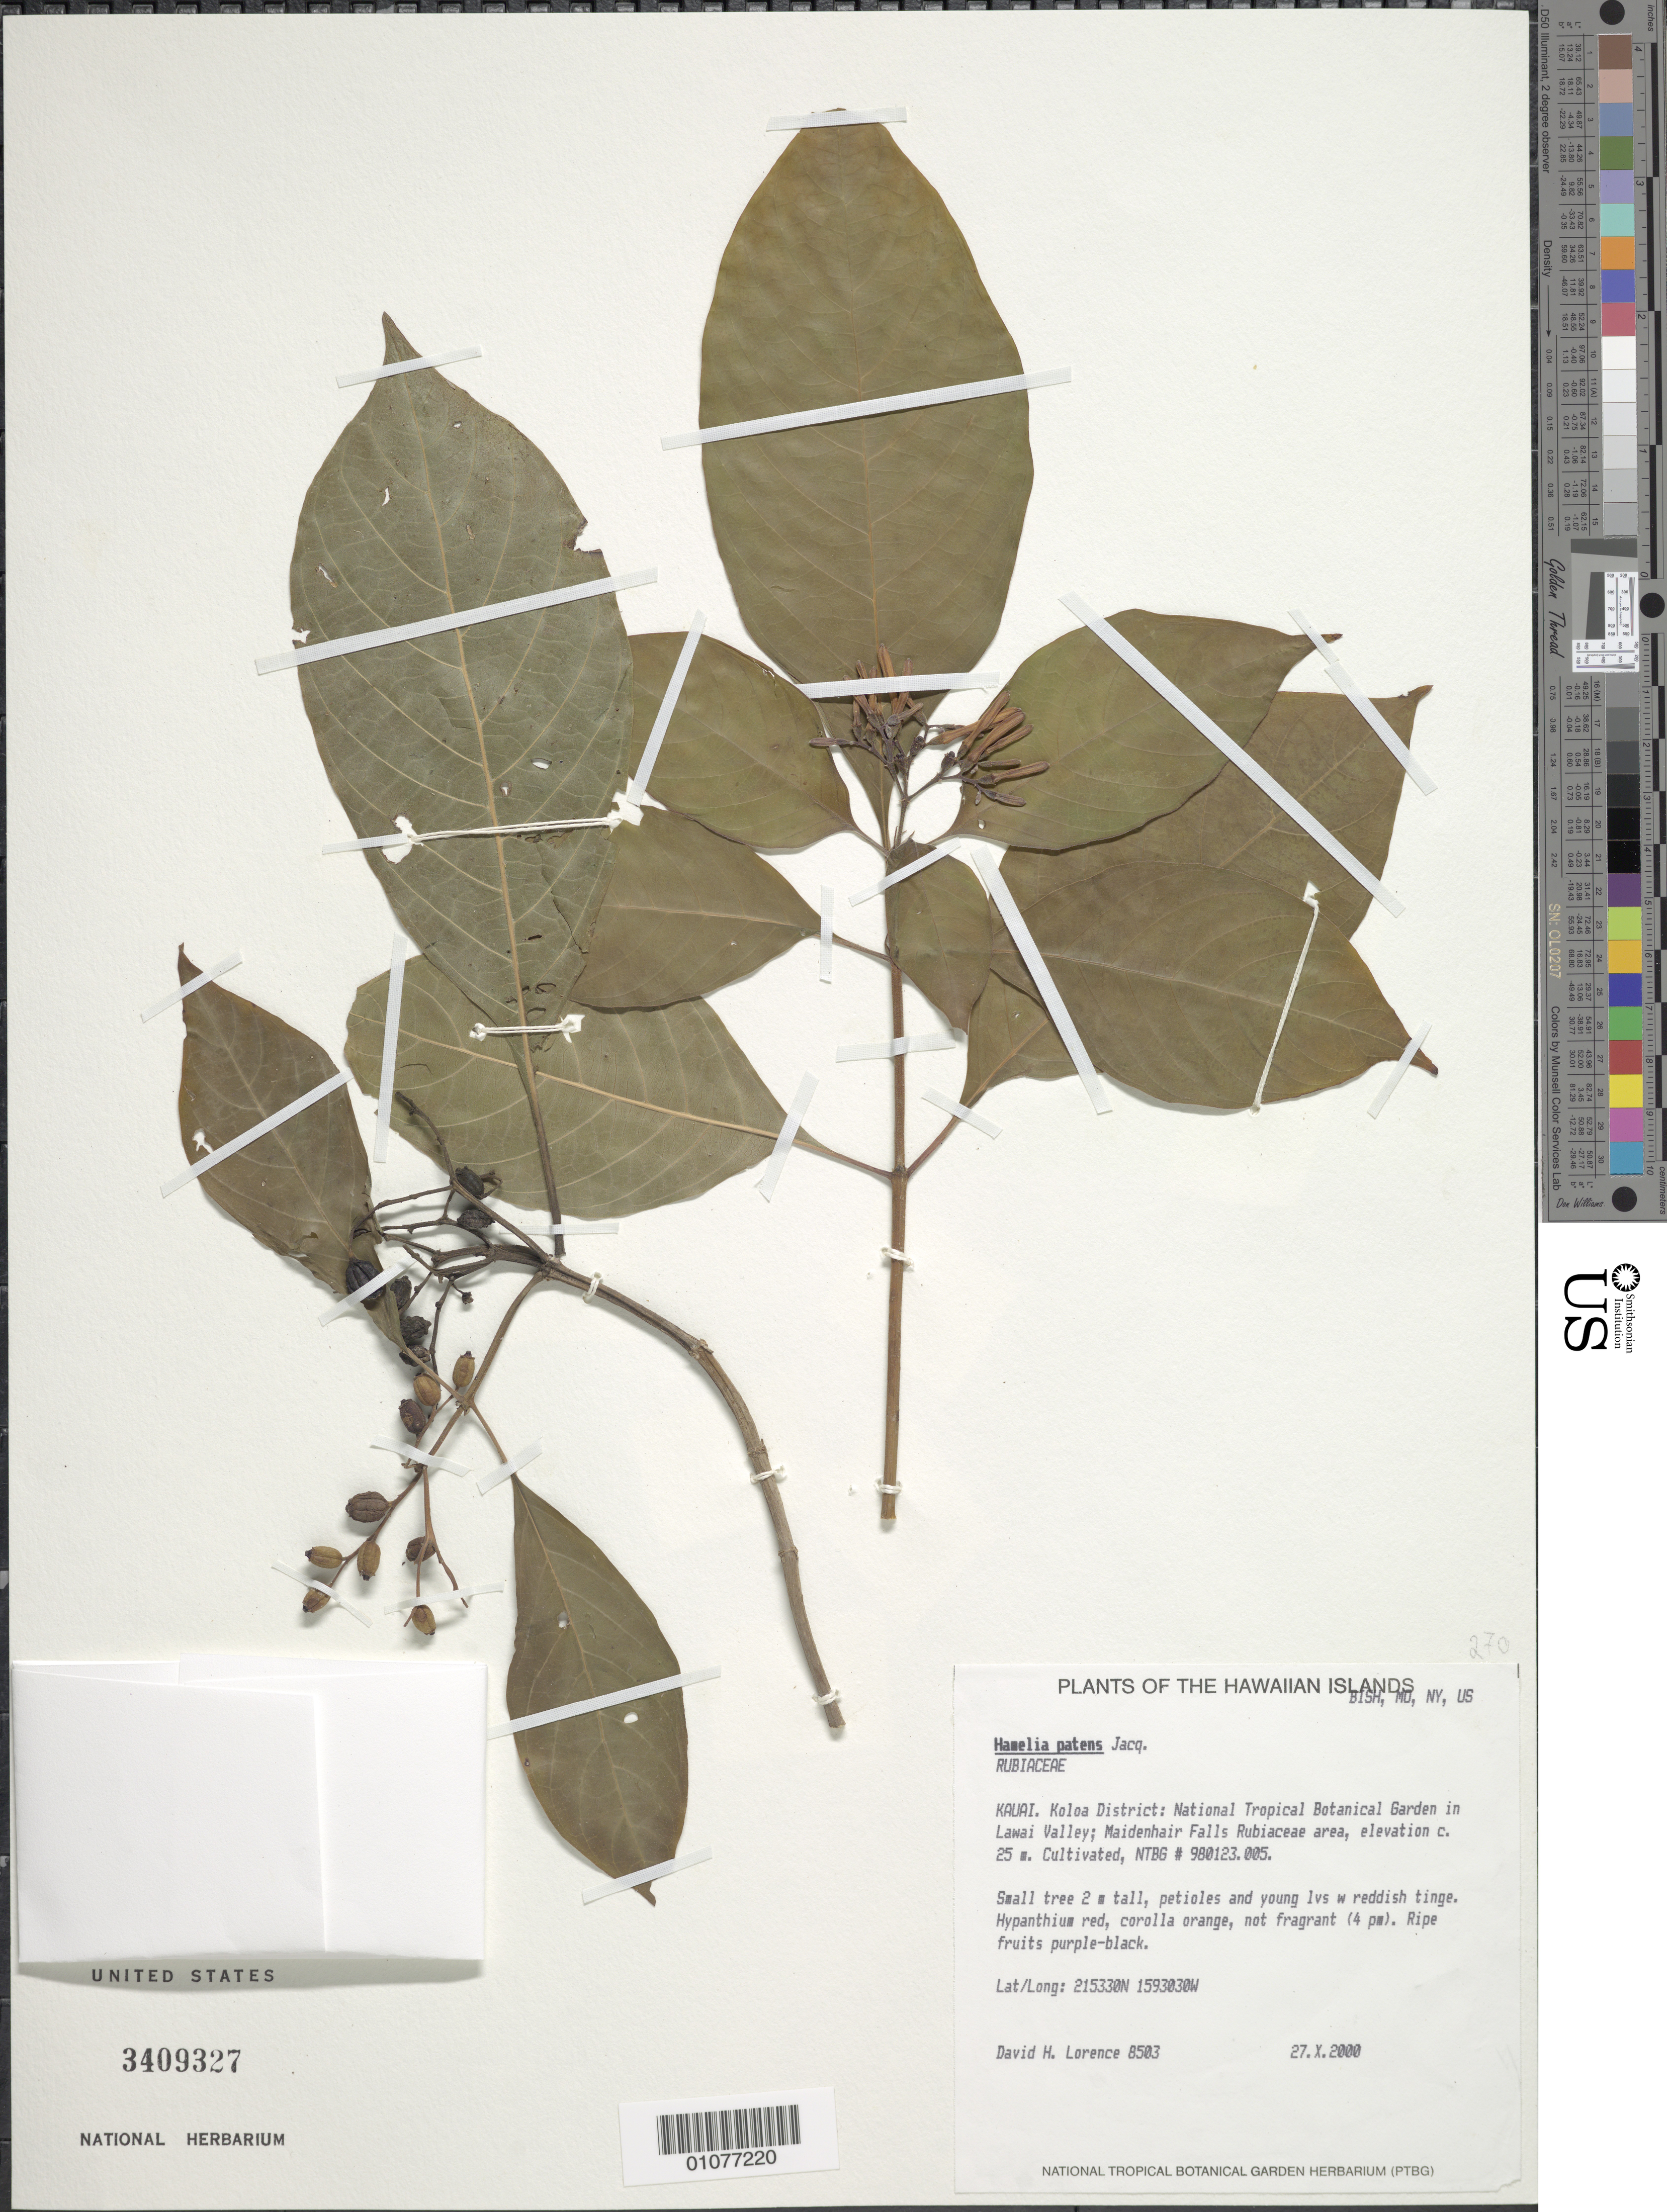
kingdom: Plantae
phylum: Tracheophyta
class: Magnoliopsida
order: Gentianales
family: Rubiaceae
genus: Hamelia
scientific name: Hamelia patens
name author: Jacq.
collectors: D. Lorence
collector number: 8503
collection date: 2000-11-27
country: United States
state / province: Hawaii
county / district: Kauai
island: Kaua'i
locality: Koloa District, Lawai Valley, National Tropical Botanical Garden, Maidenhair Falls, rubiaceae area.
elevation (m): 25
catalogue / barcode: US 3409327